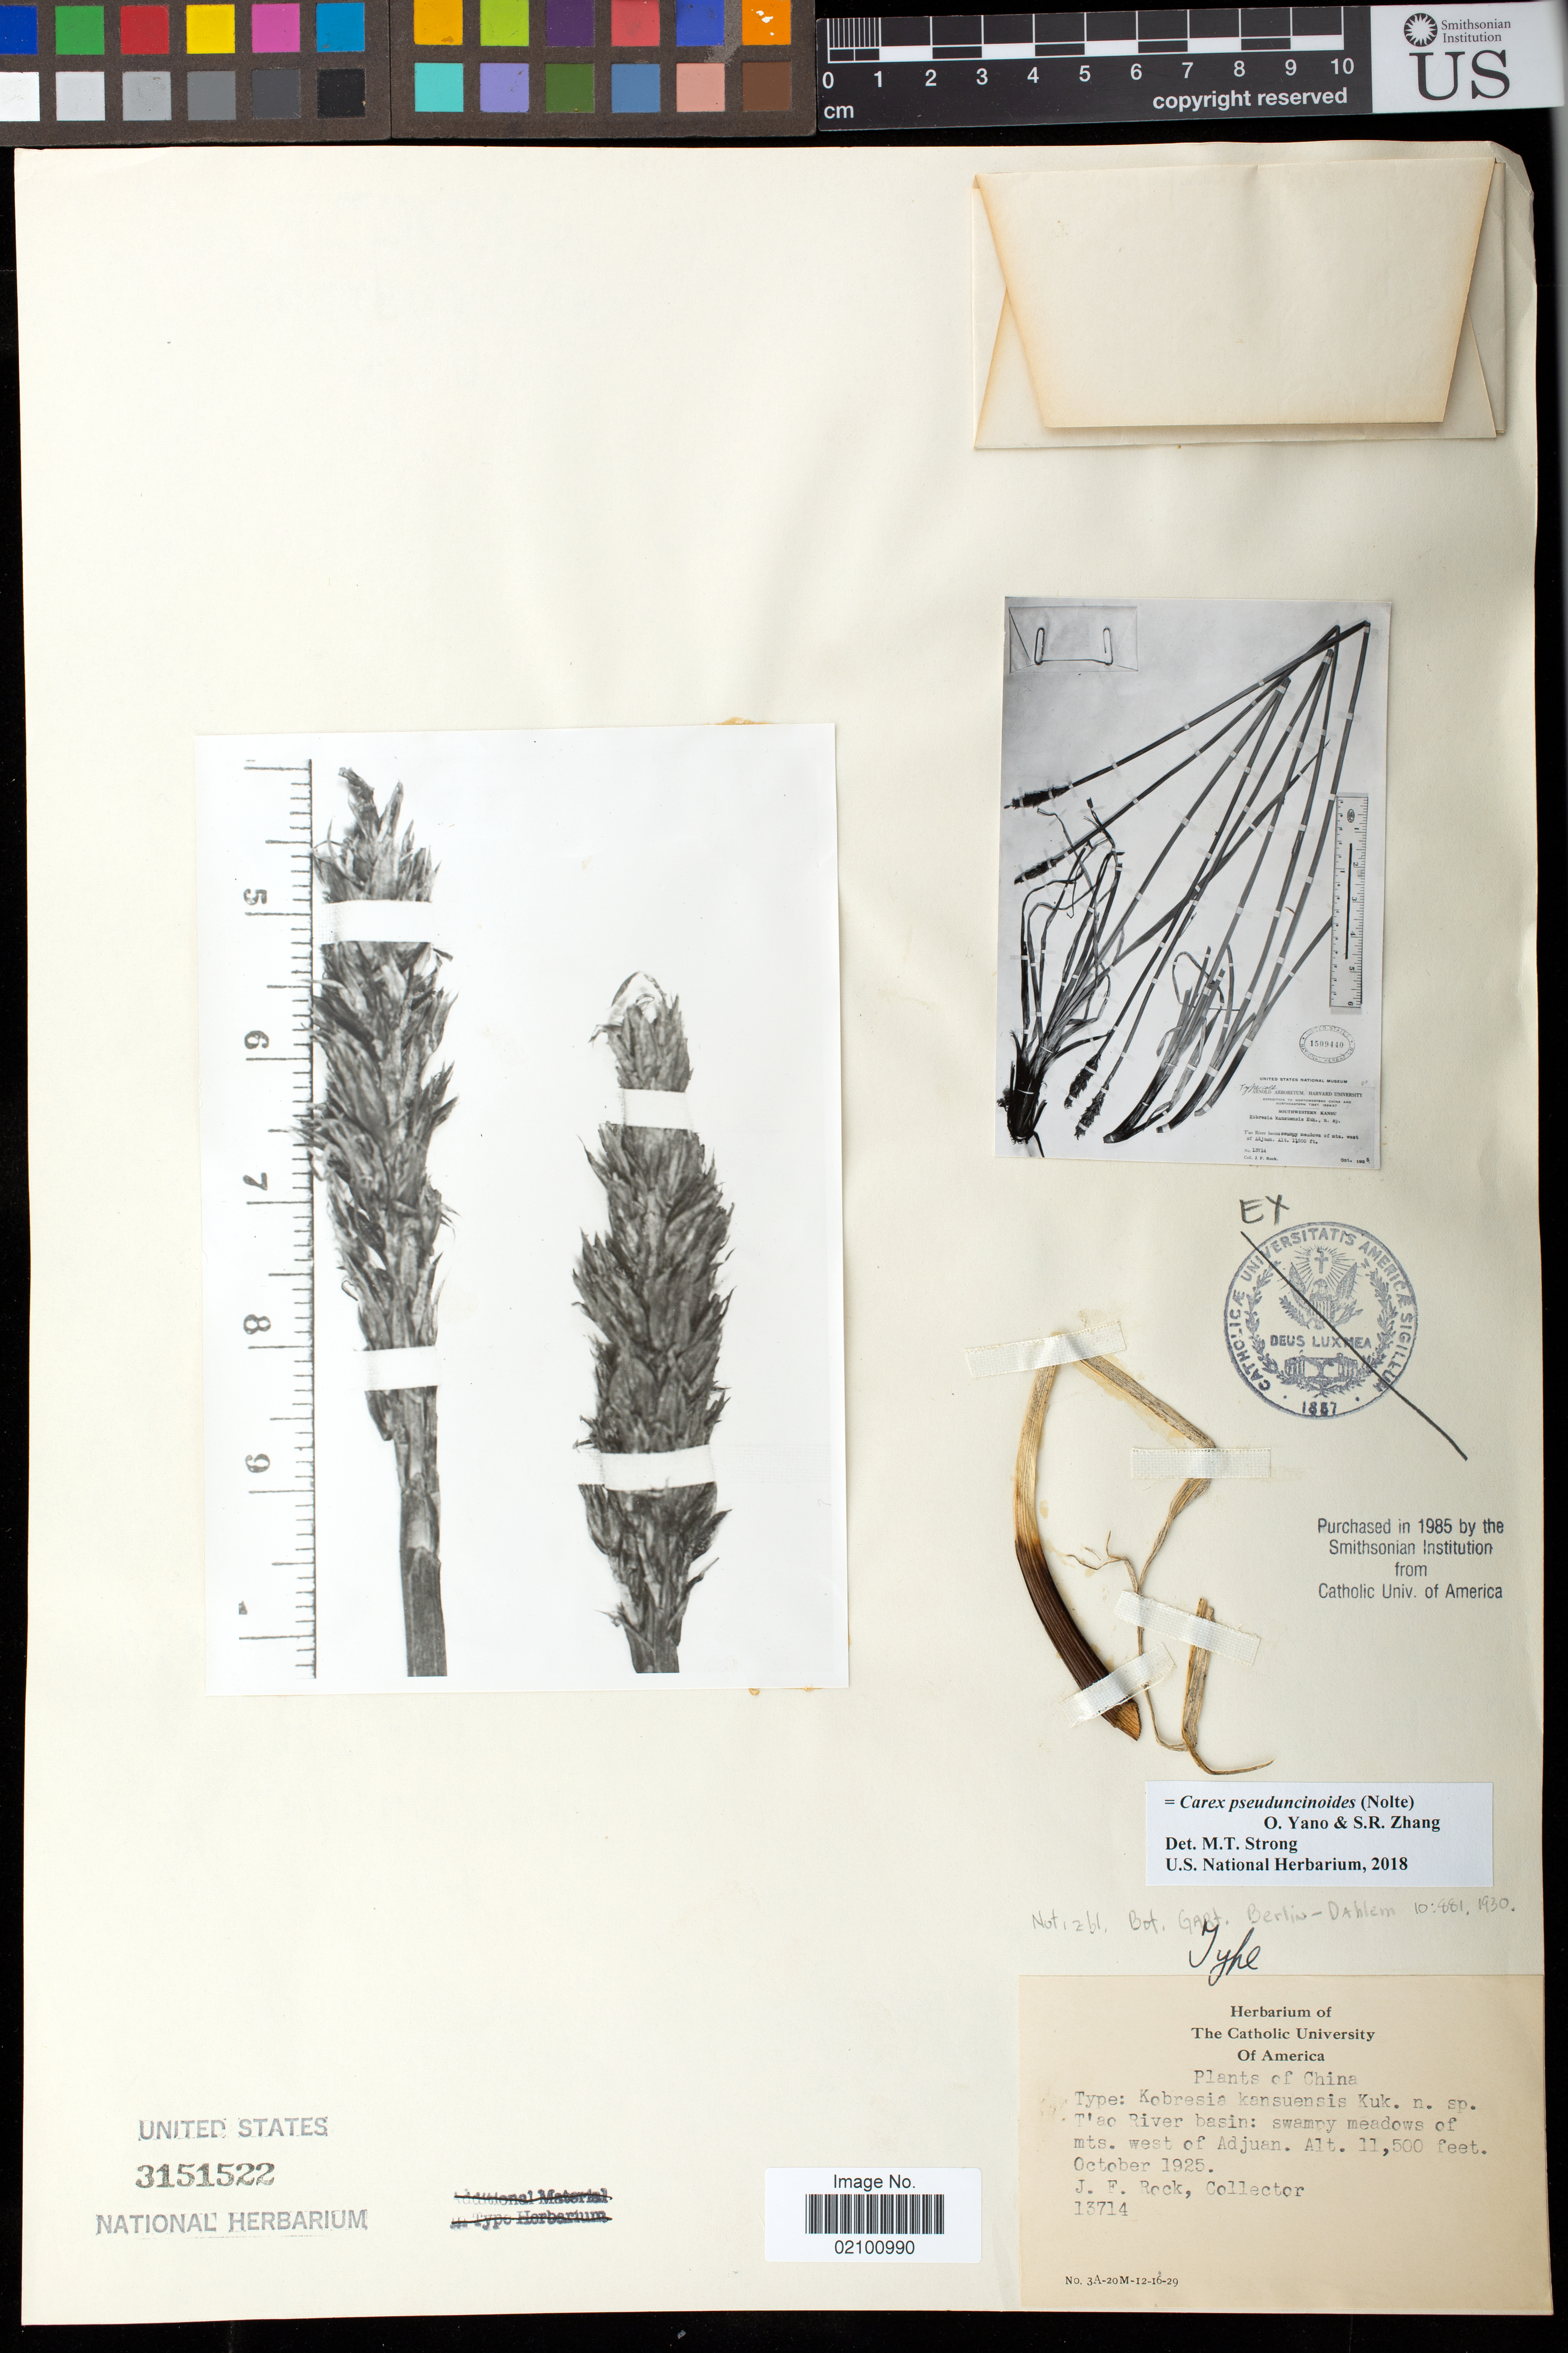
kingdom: Plantae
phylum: Tracheophyta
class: Liliopsida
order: Poales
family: Cyperaceae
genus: Kobresia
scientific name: Kobresia kansuensis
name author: Kük.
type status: Isotype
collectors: J. F. Rock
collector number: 13714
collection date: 1925-10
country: China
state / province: Gansu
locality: Southwestern Kansu. T'ao basin: swampy meadows of mts. west of Adjuan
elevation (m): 3505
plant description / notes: Specimen ex herb. Catholic University (purchased 1985); photograph and fragmentary material of type specimen ex herb. US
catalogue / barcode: US 3151522